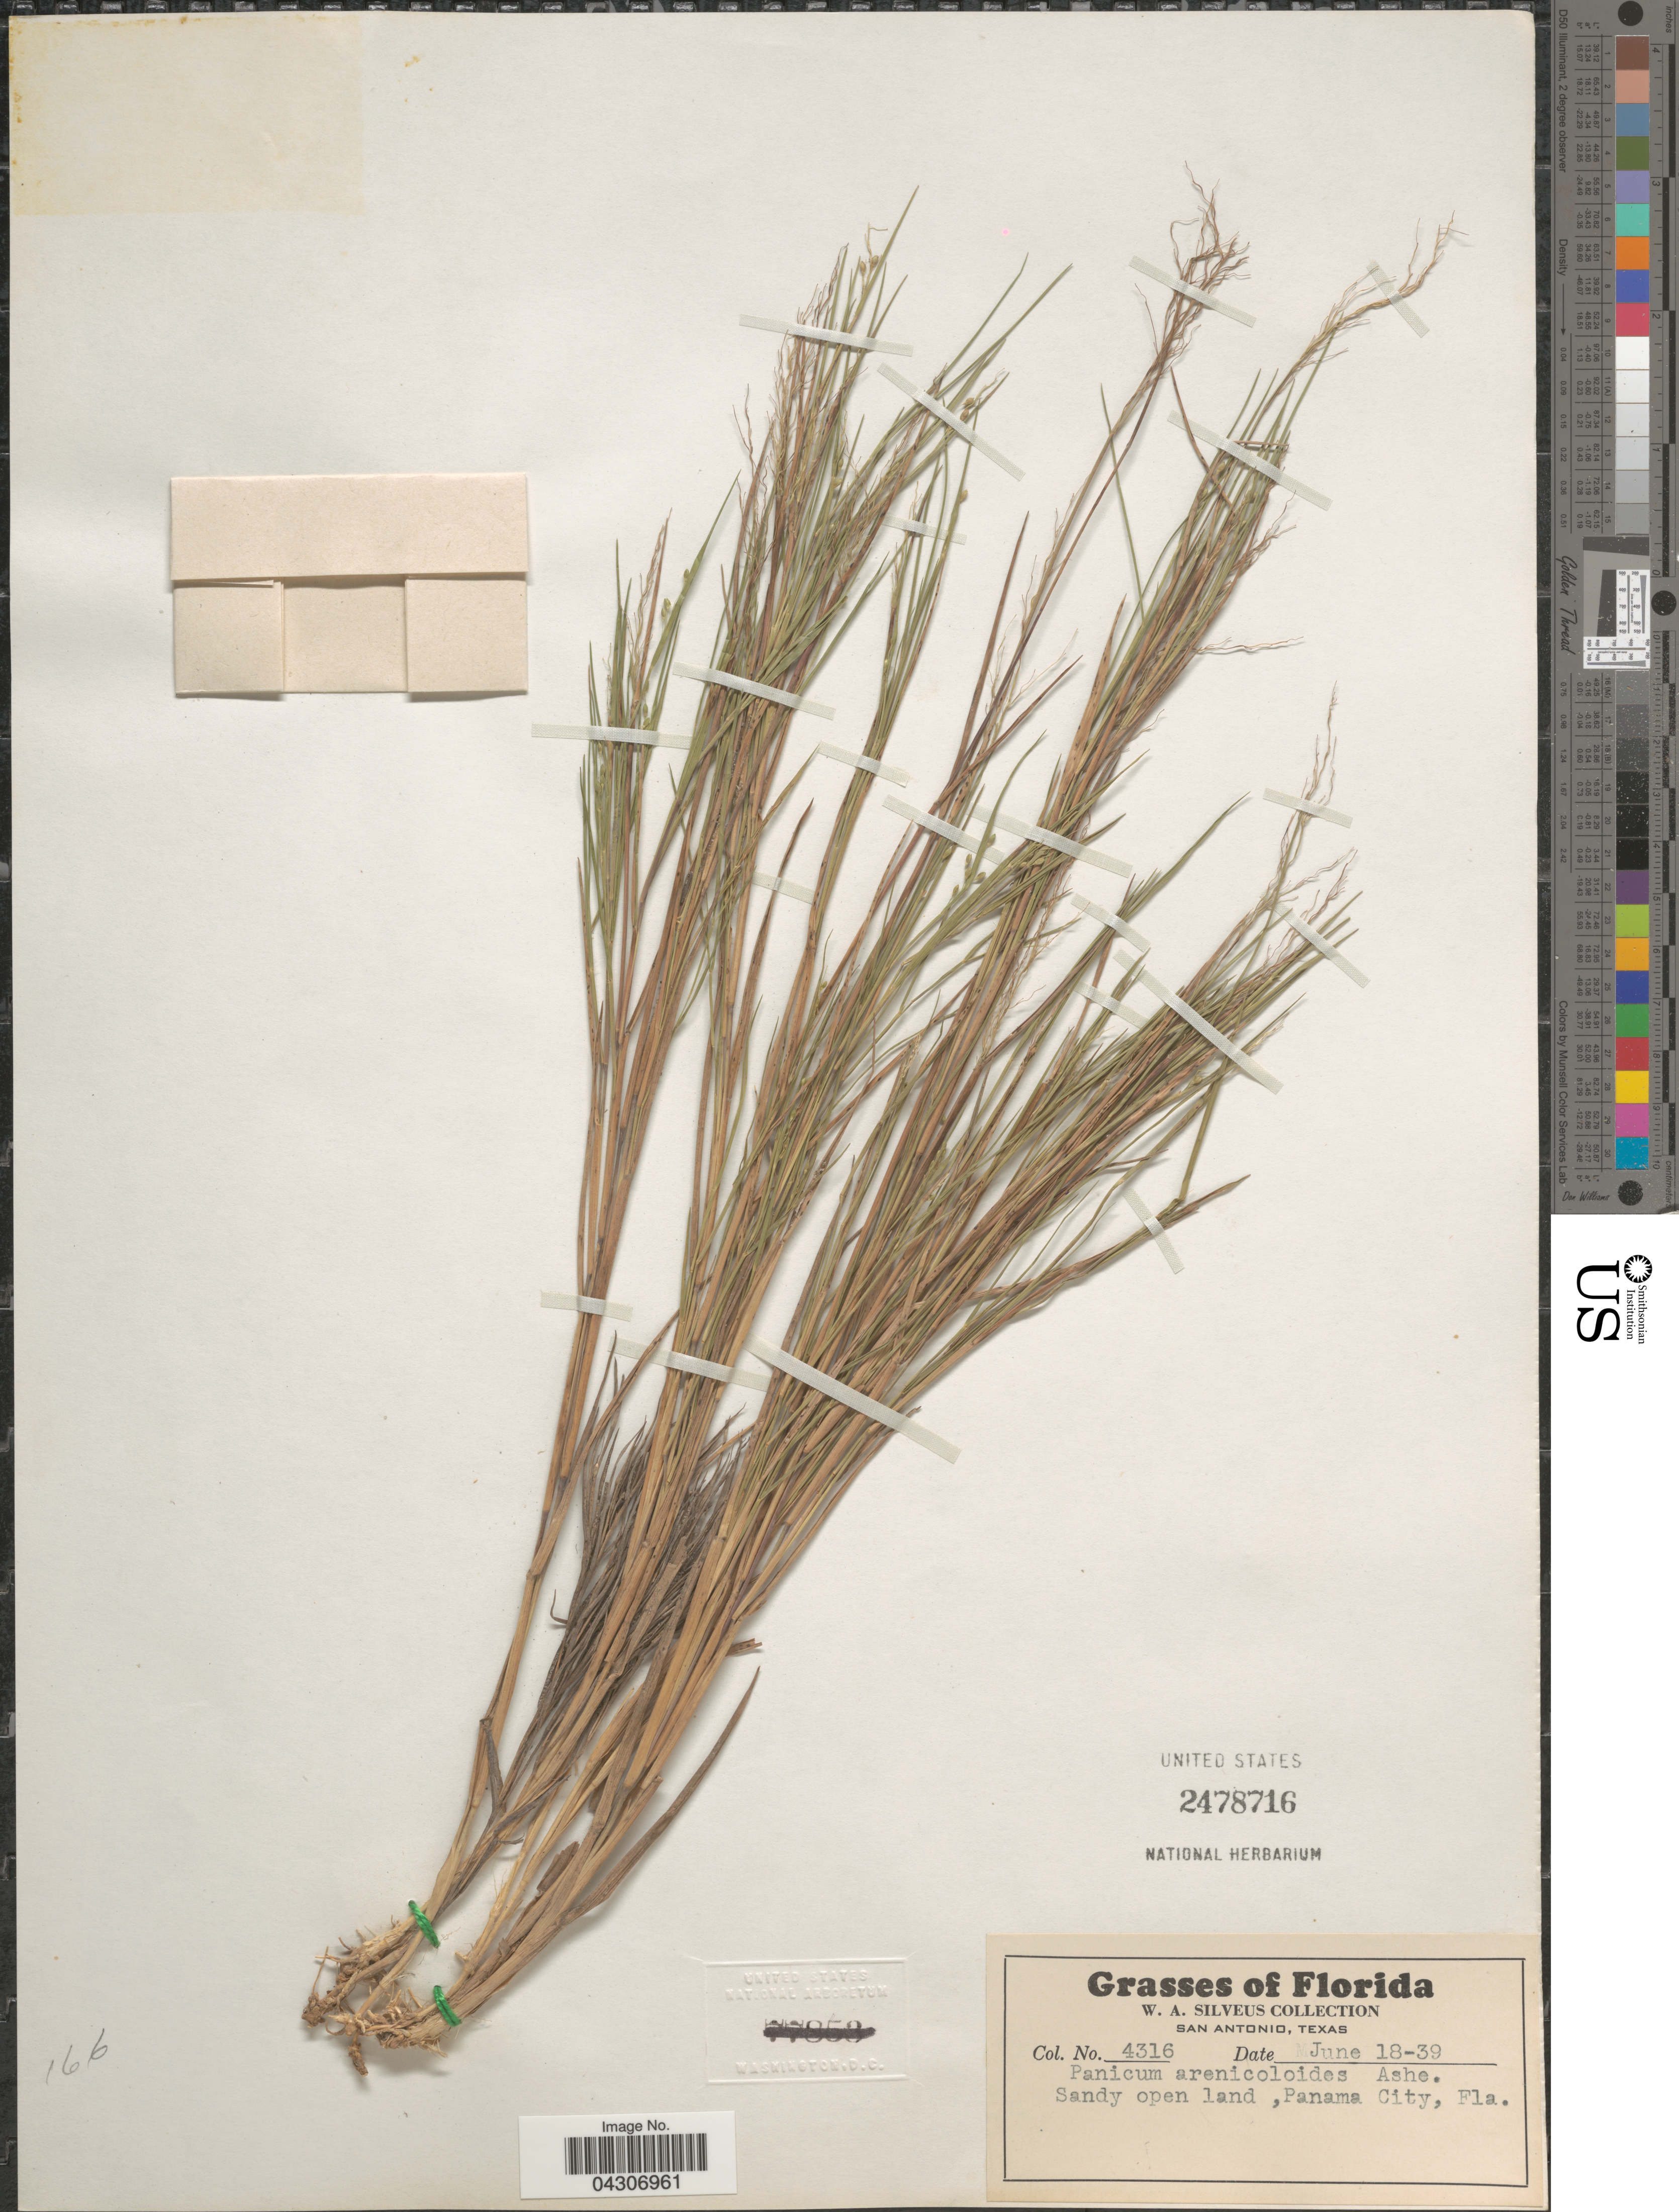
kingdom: Plantae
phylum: Tracheophyta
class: Liliopsida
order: Poales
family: Poaceae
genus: Dichanthelium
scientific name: Dichanthelium aciculare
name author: (Desv. ex Poir.) Gould & C.A. Clark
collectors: W. Silveus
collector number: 4316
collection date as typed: Transcribed d/m/y: 18/6/39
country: United States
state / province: Florida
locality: Sandy open land ,Panama City.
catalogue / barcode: US 2478716